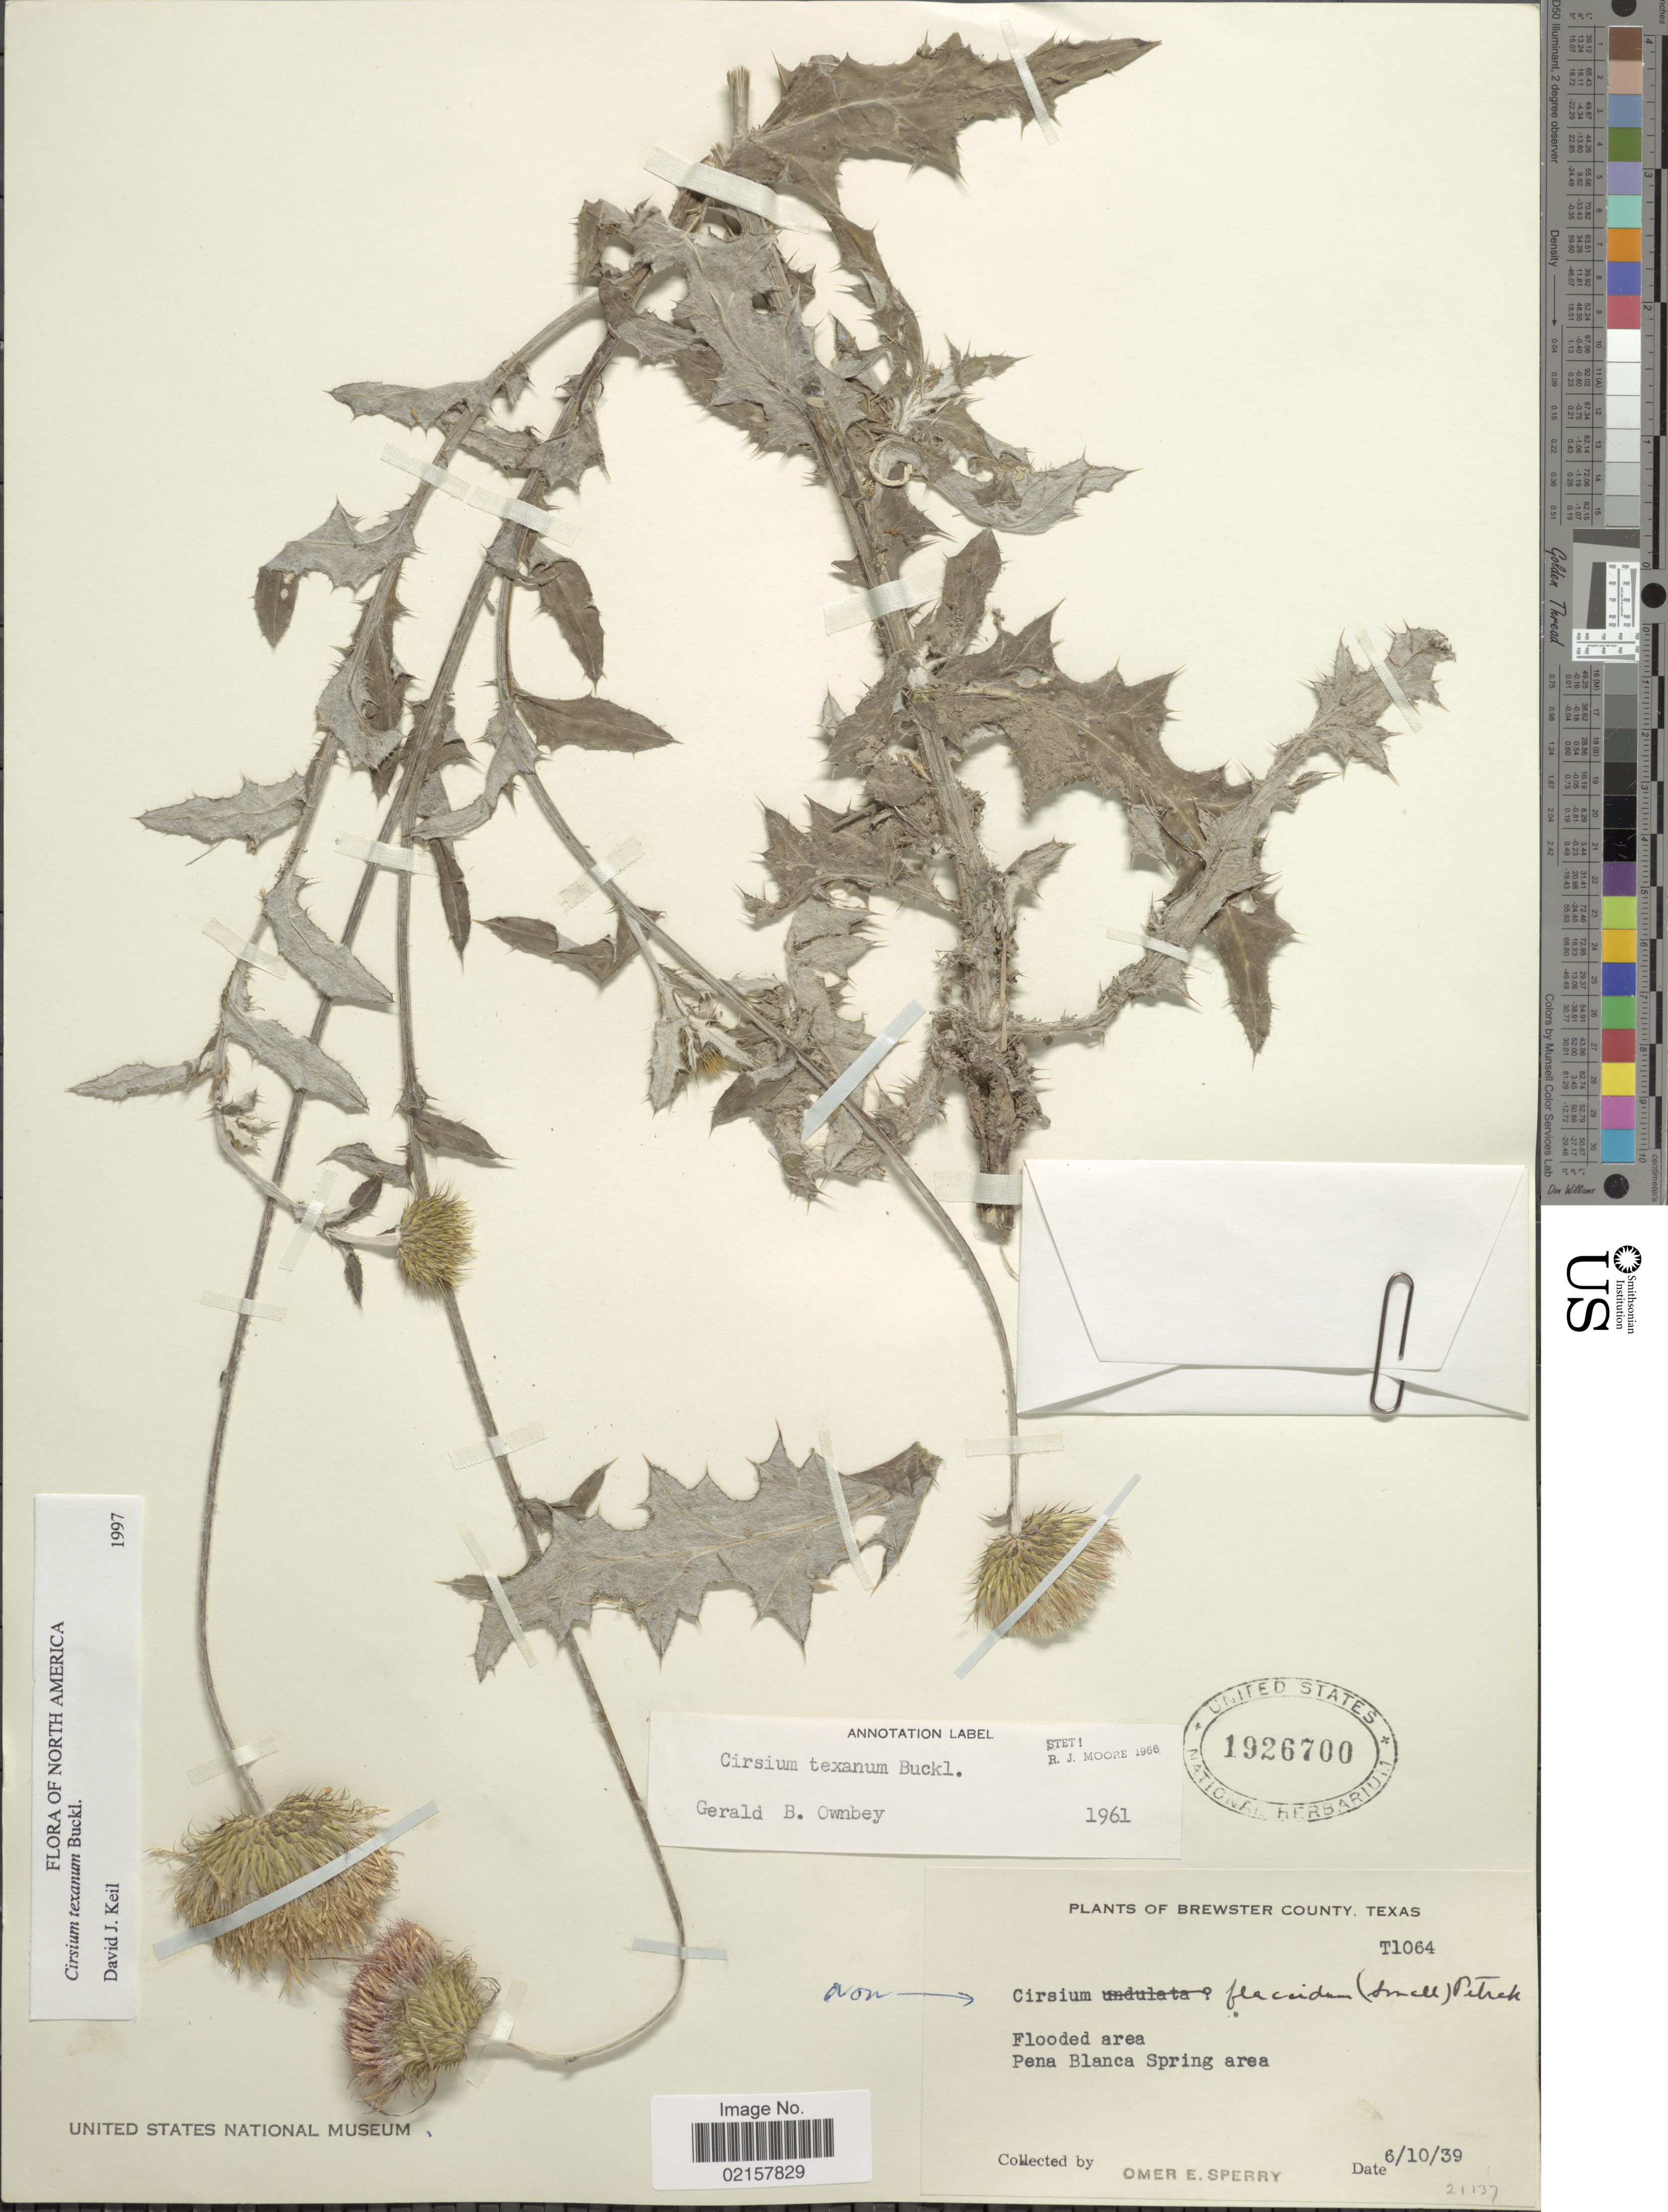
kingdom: Plantae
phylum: Tracheophyta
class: Magnoliopsida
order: Asterales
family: Asteraceae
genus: Cirsium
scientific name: Cirsium texanum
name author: Buckley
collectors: O. E. Sperry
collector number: T1064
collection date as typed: Transcribed d/m/y: 10/6/39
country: United States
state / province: Texas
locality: Brewster County, flooded area, Pena Blanca Spring area.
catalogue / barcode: US 1926700